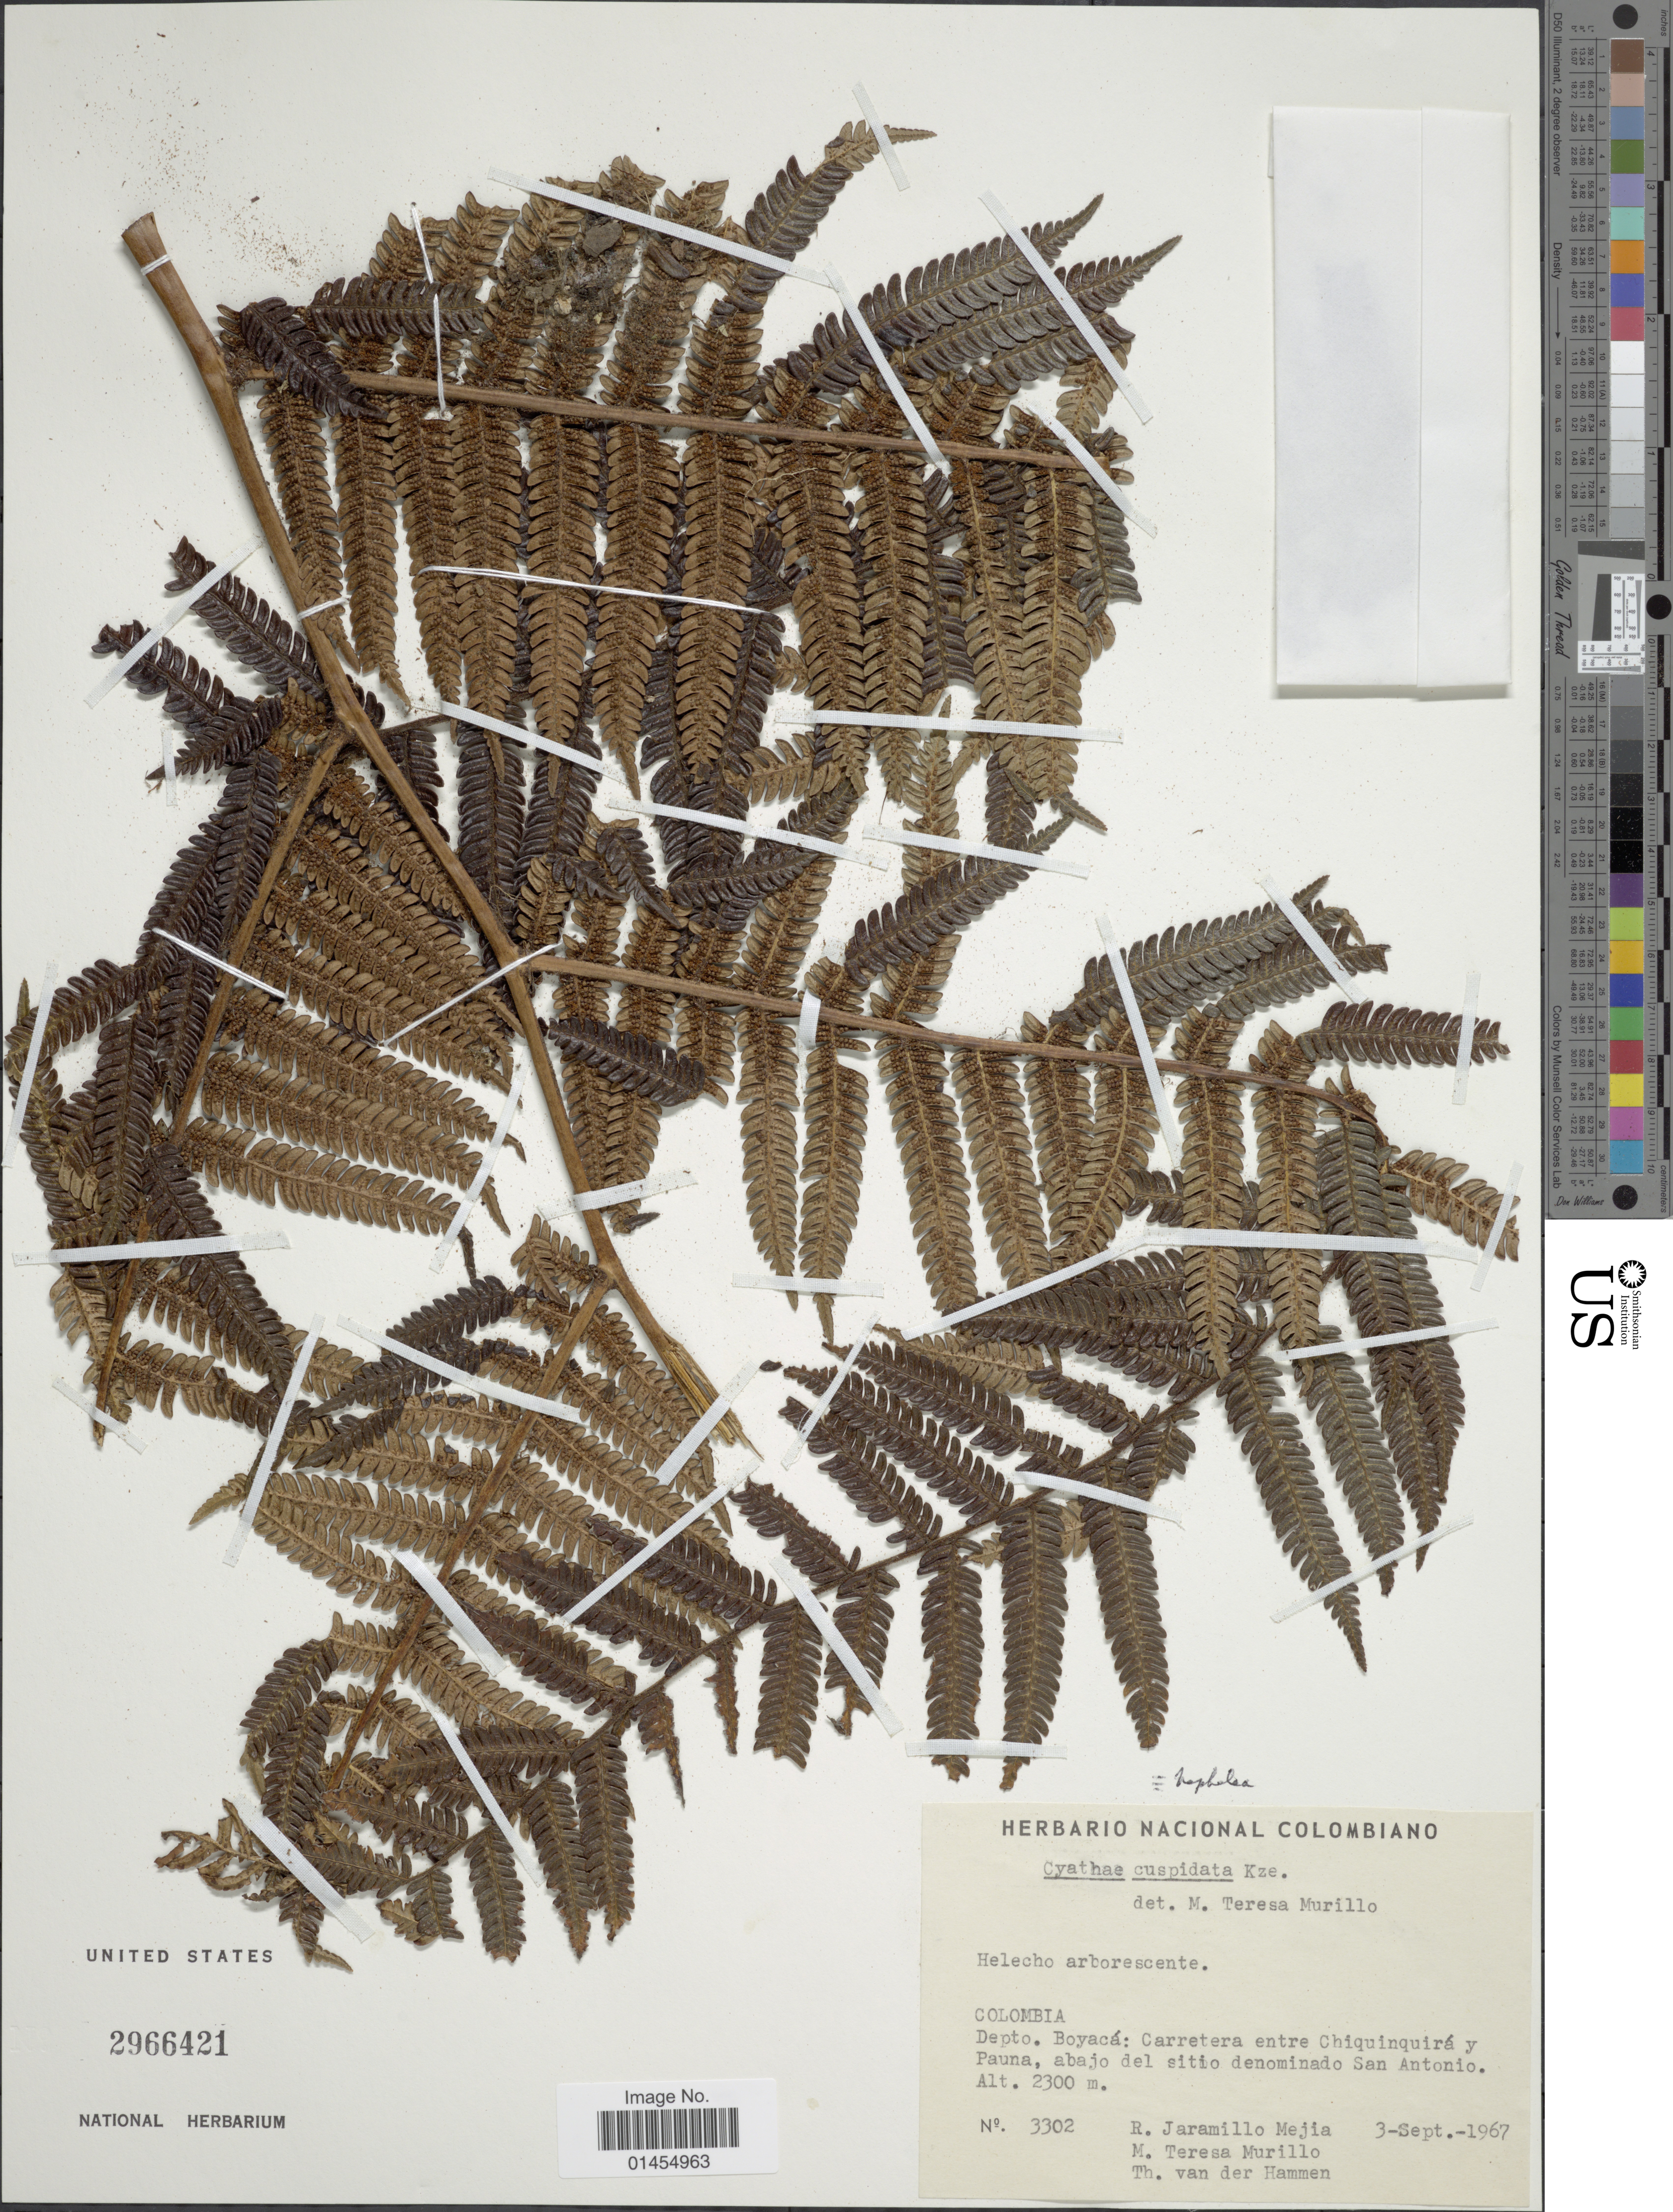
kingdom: Plantae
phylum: Tracheophyta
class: Polypodiopsida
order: Cyatheales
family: Cyatheaceae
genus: Alsophila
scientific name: Alsophila cuspidata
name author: (Kunze) D.S. Conant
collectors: R. Jaramillo M., M. Teresa Murillo & T. Hammen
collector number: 3302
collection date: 1967-09-03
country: Colombia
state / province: Boyacá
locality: Carretera entre Chiqionquirá y Pauna, abajo del sitio denominado San Antonio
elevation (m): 2300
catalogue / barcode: US 2966421